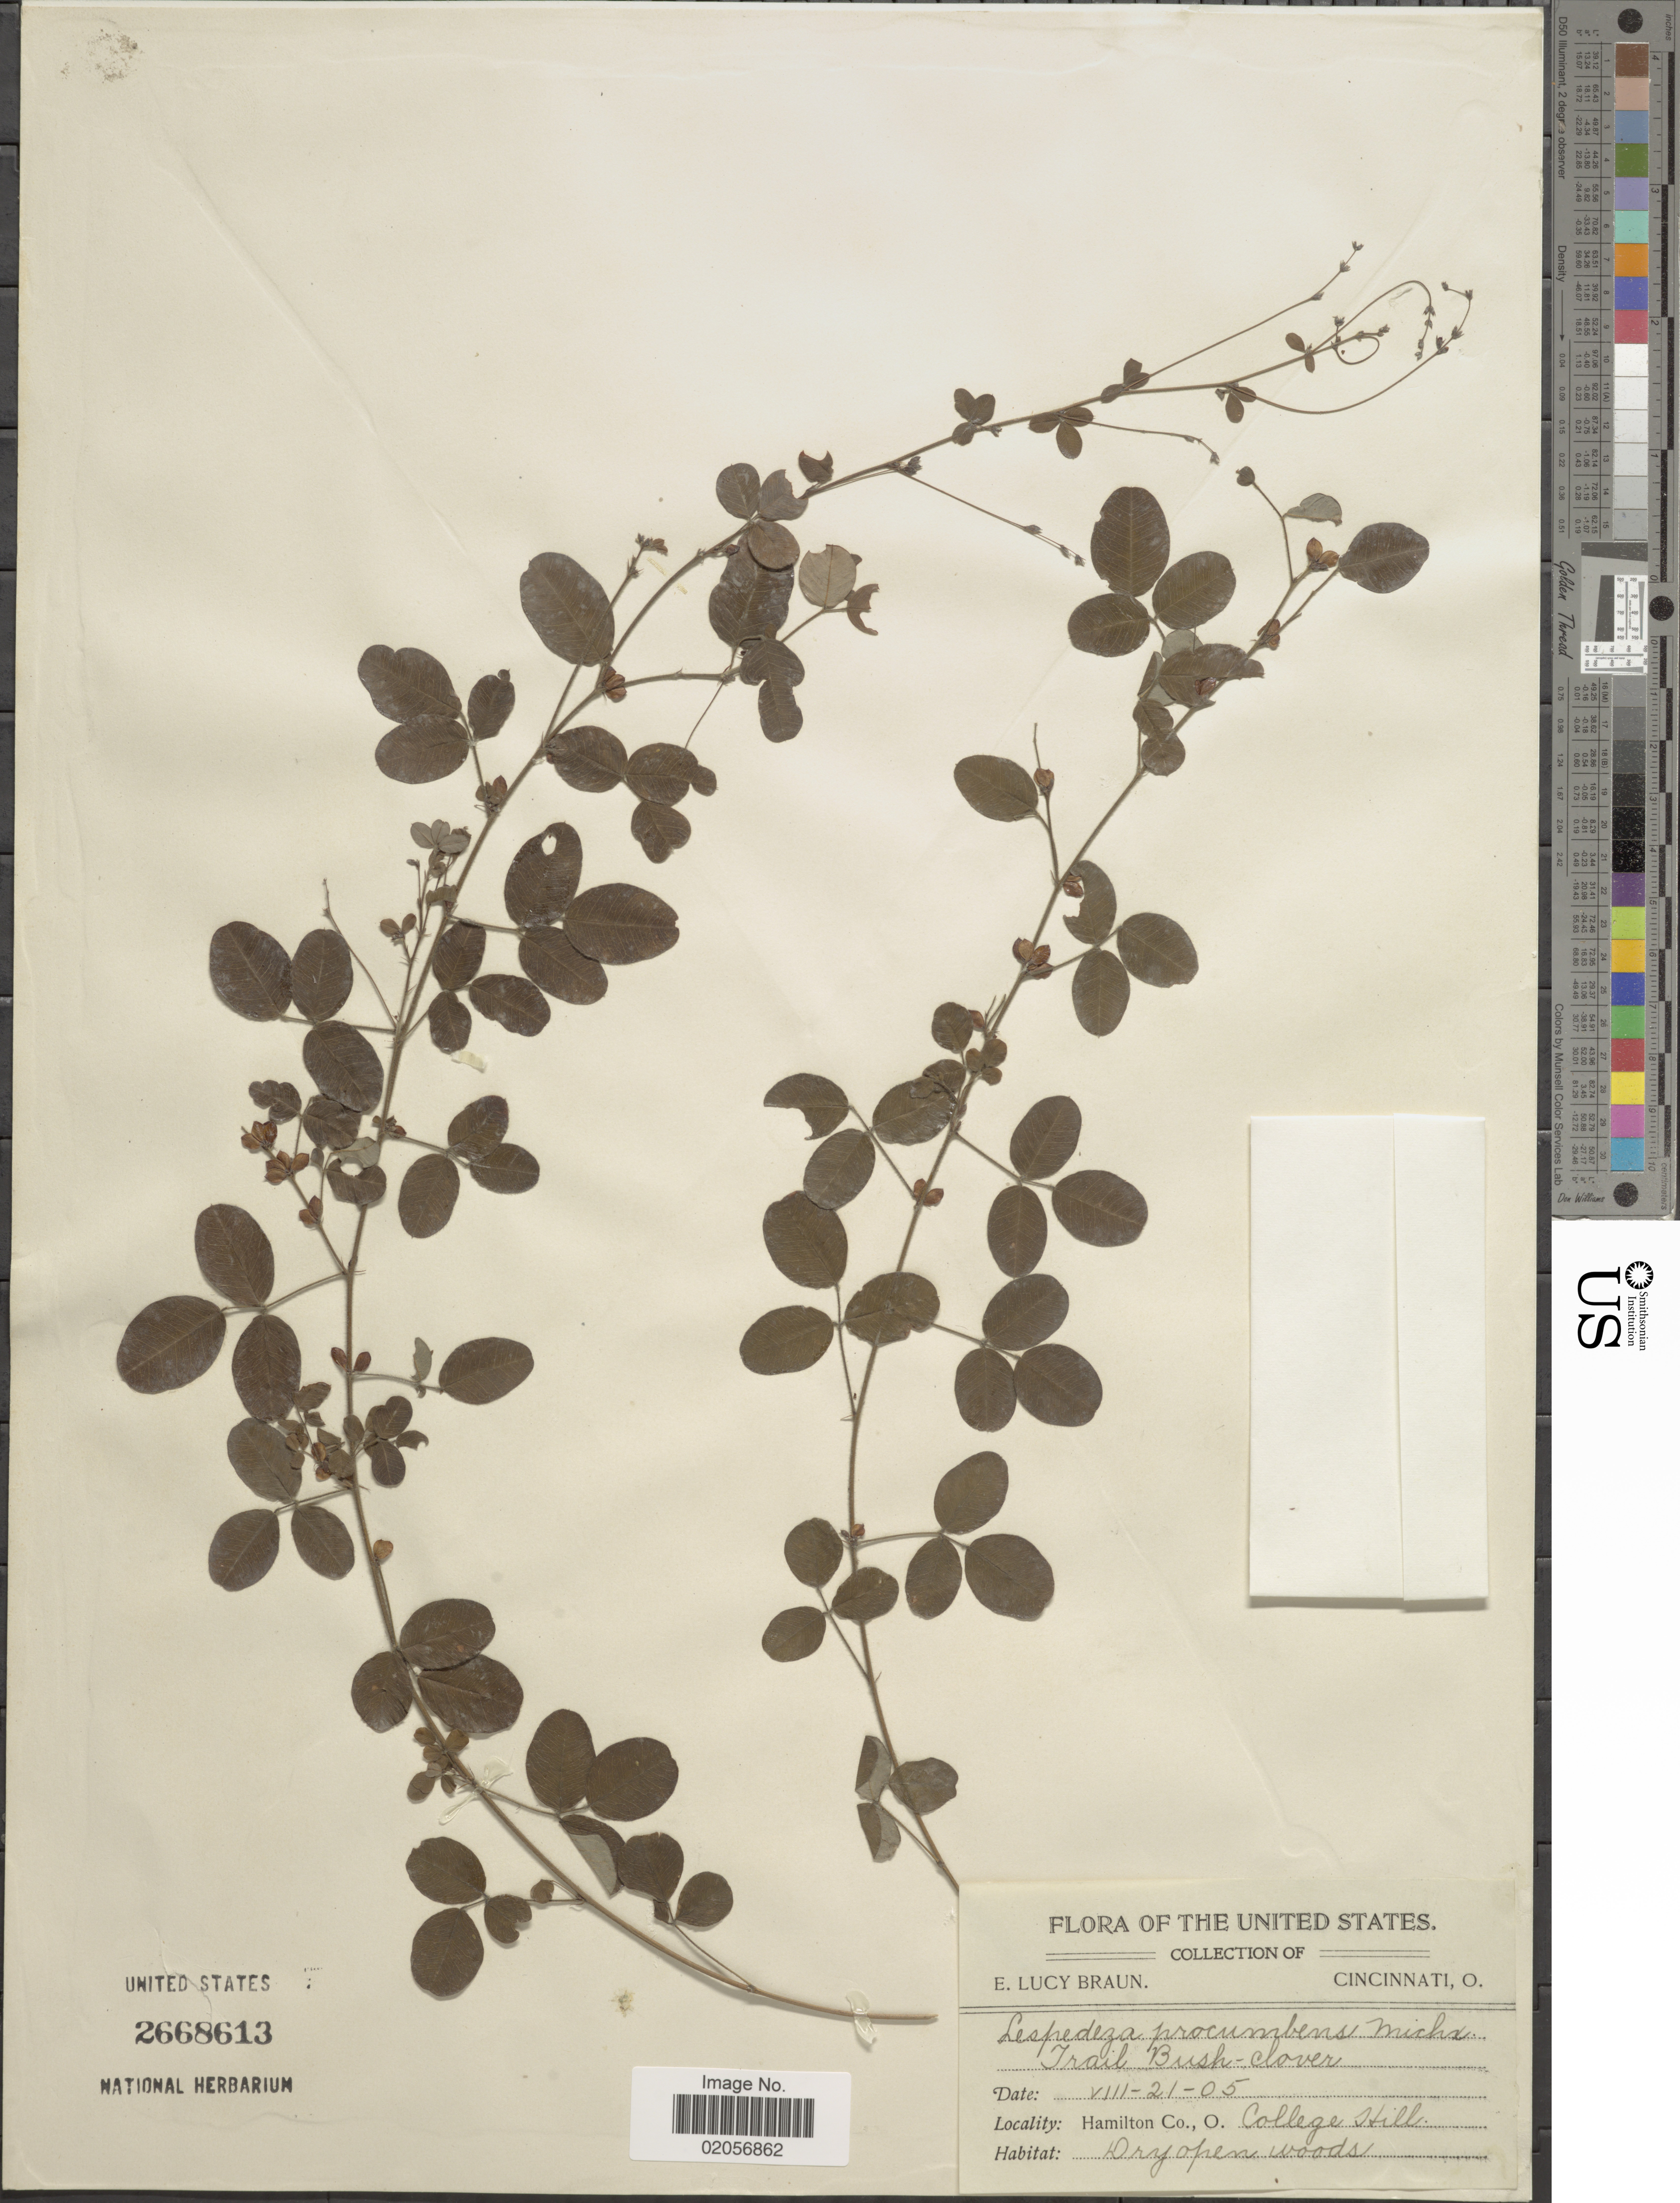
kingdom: Plantae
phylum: Tracheophyta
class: Magnoliopsida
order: Fabales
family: Fabaceae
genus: Lespedeza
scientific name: Lespedeza procumbens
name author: Michx.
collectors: E. L. Braun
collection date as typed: Transcribed d/m/y: 21/8/05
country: United States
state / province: Ohio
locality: Hamilton Co., College Hill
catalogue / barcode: US 2668613